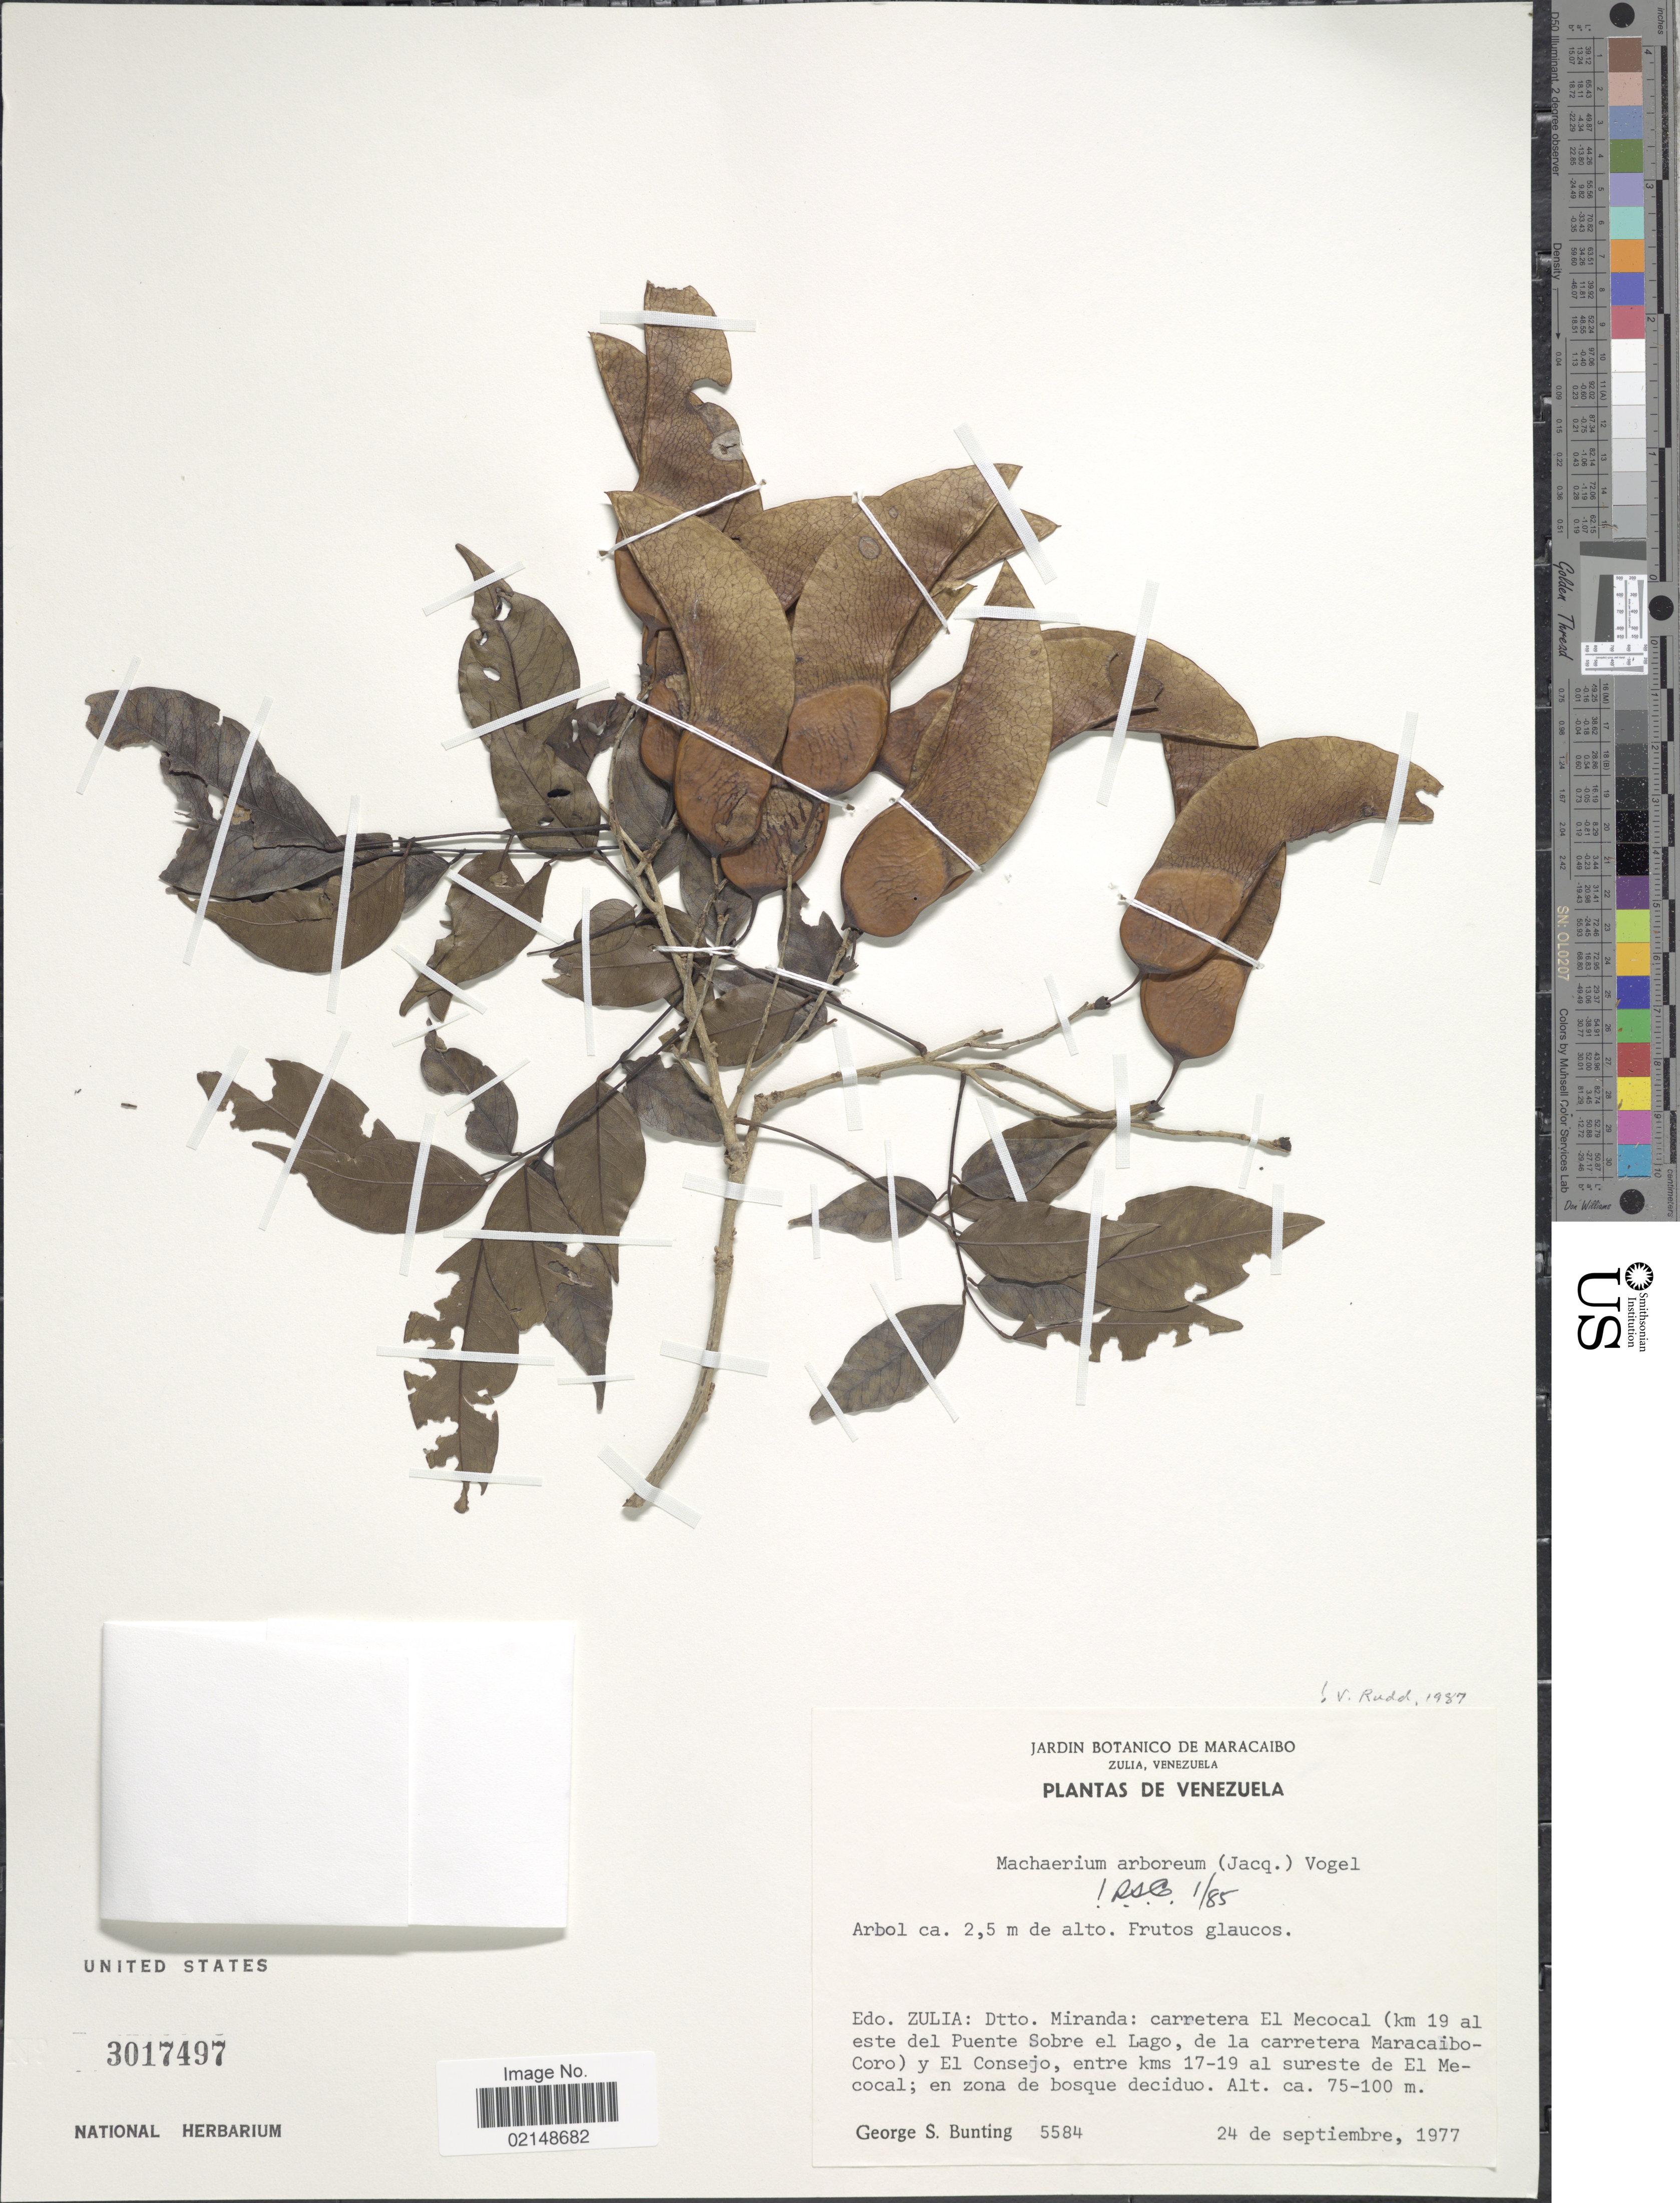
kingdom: Plantae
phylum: Tracheophyta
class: Magnoliopsida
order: Fabales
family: Fabaceae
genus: Machaerium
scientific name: Machaerium arboreum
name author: (Jacq.) Benth.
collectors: G. S. Bunting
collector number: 5584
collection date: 1977-09-24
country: Venezuela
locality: Edo. Zulia, Dtto. Miranda, carretera El Mecocal (km 19 al este del Puente Sobre el Lago, de la carretera Maracaibo-Coro) y El Consejo, entre kms 17-19 al sureste de El Mecocal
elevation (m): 75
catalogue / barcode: US 3017497